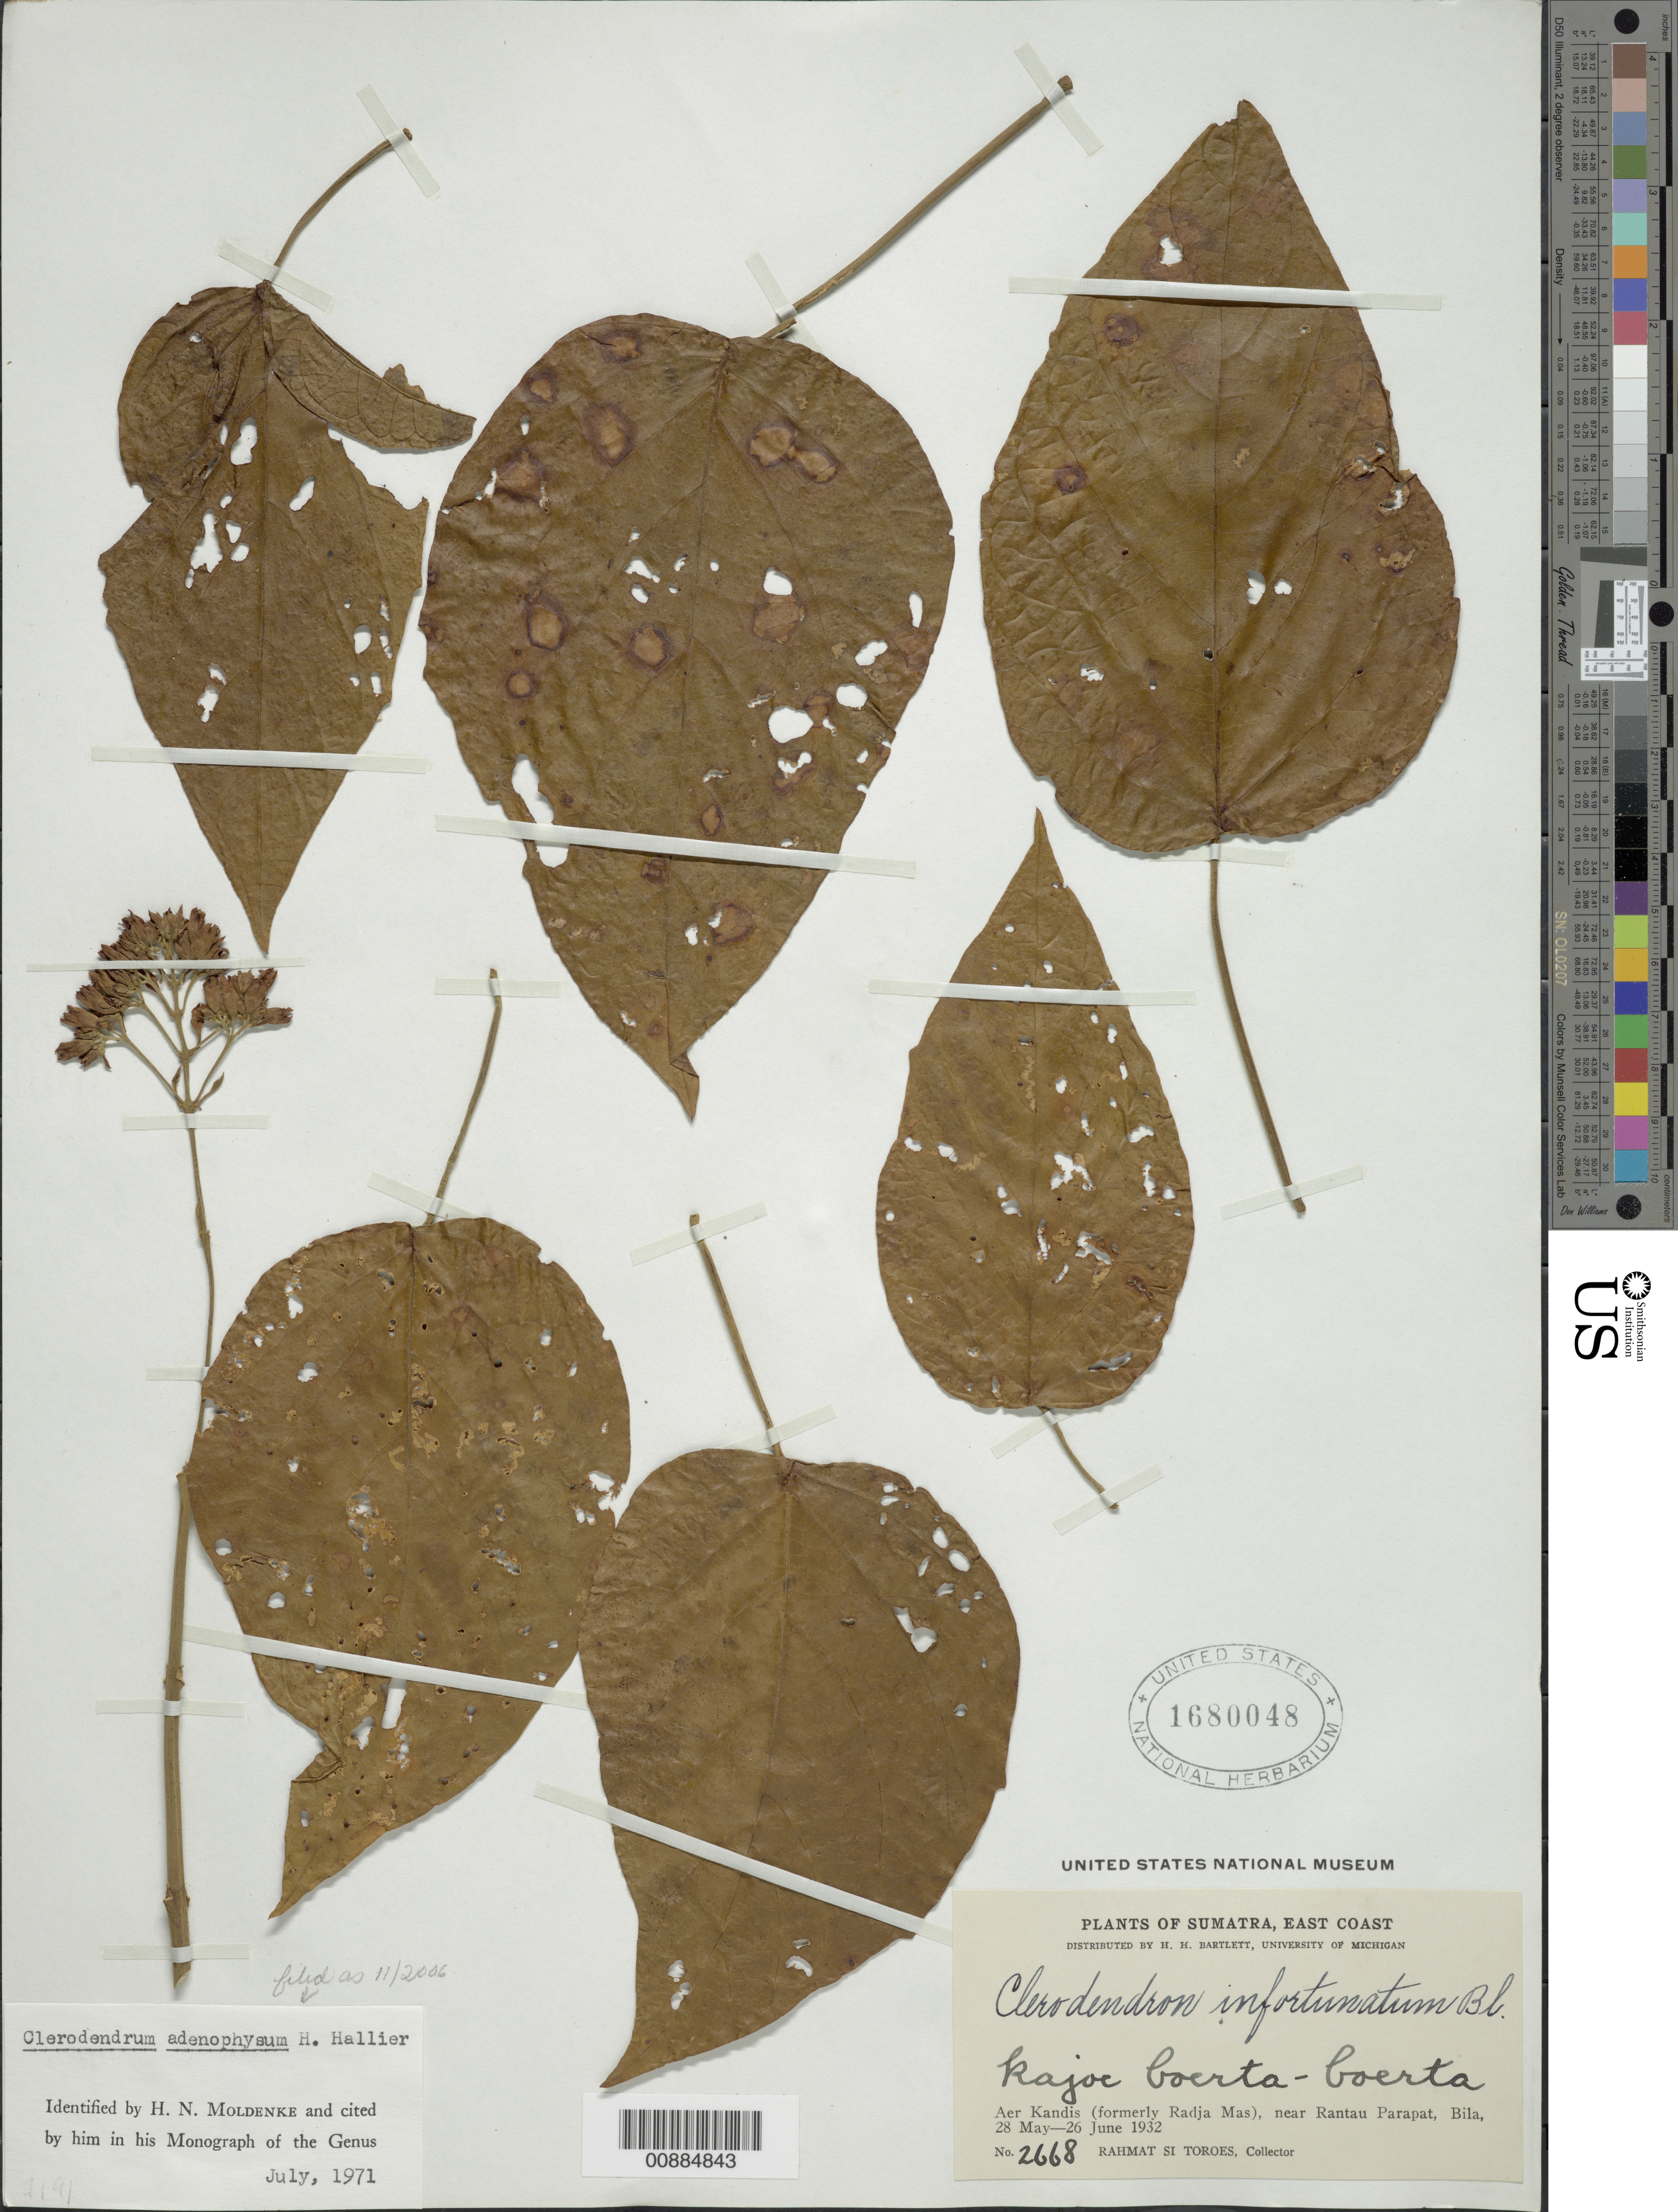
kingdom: Plantae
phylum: Tracheophyta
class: Magnoliopsida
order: Lamiales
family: Lamiaceae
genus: Clerodendrum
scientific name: Clerodendrum adenophysum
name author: Hall.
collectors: Rahmat Si Boeea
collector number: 2668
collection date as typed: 28 May 1932 to 26 Jun 1932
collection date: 1932-05-28/1932-06-26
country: Indonesia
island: Sumatra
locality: [formerly Radja Mas], near Rantau Parapat, Bila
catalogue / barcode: US 1680048